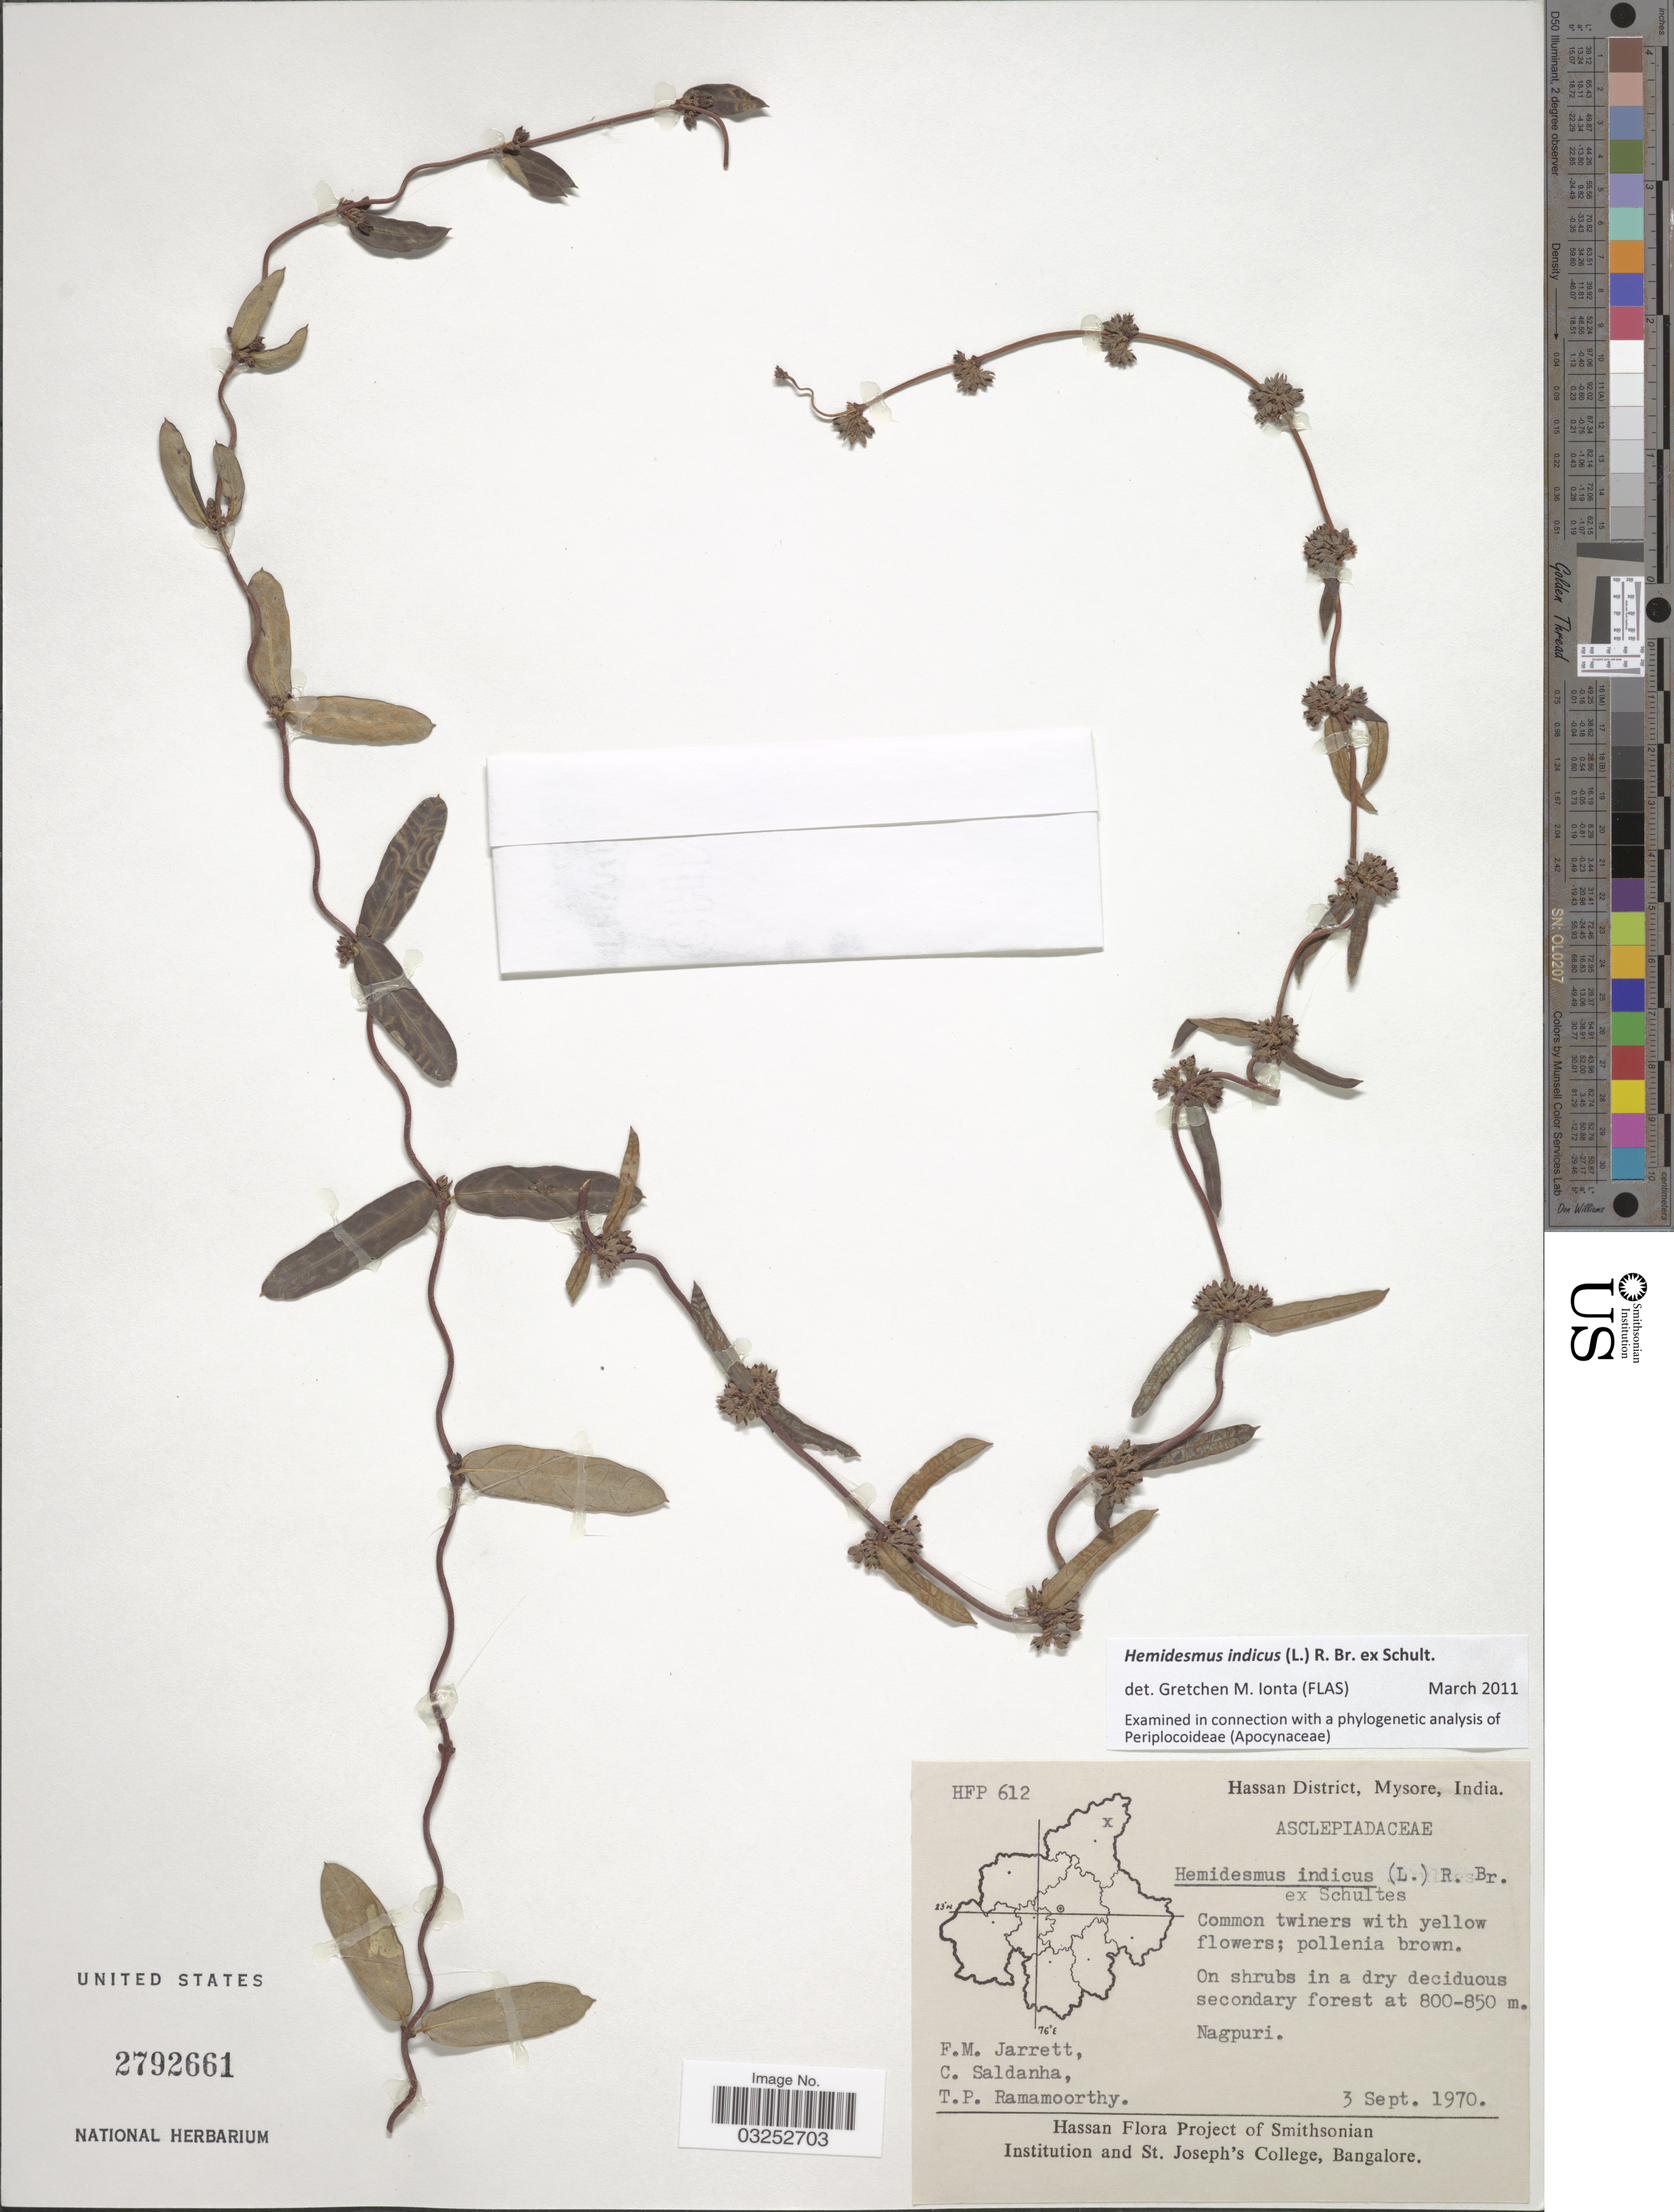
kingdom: Plantae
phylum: Tracheophyta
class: Magnoliopsida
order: Gentianales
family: Apocynaceae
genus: Hemidesmus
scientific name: Hemidesmus indicus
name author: (L.) R. Br. ex Schult.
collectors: F. M. Jarrett, C. Saldanha & T. P. Ramamoorthy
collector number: HFP 612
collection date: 1970-09-03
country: India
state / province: Karnataka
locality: Hassan District, Mysore, India, Nagpuri.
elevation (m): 800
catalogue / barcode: US 2792661